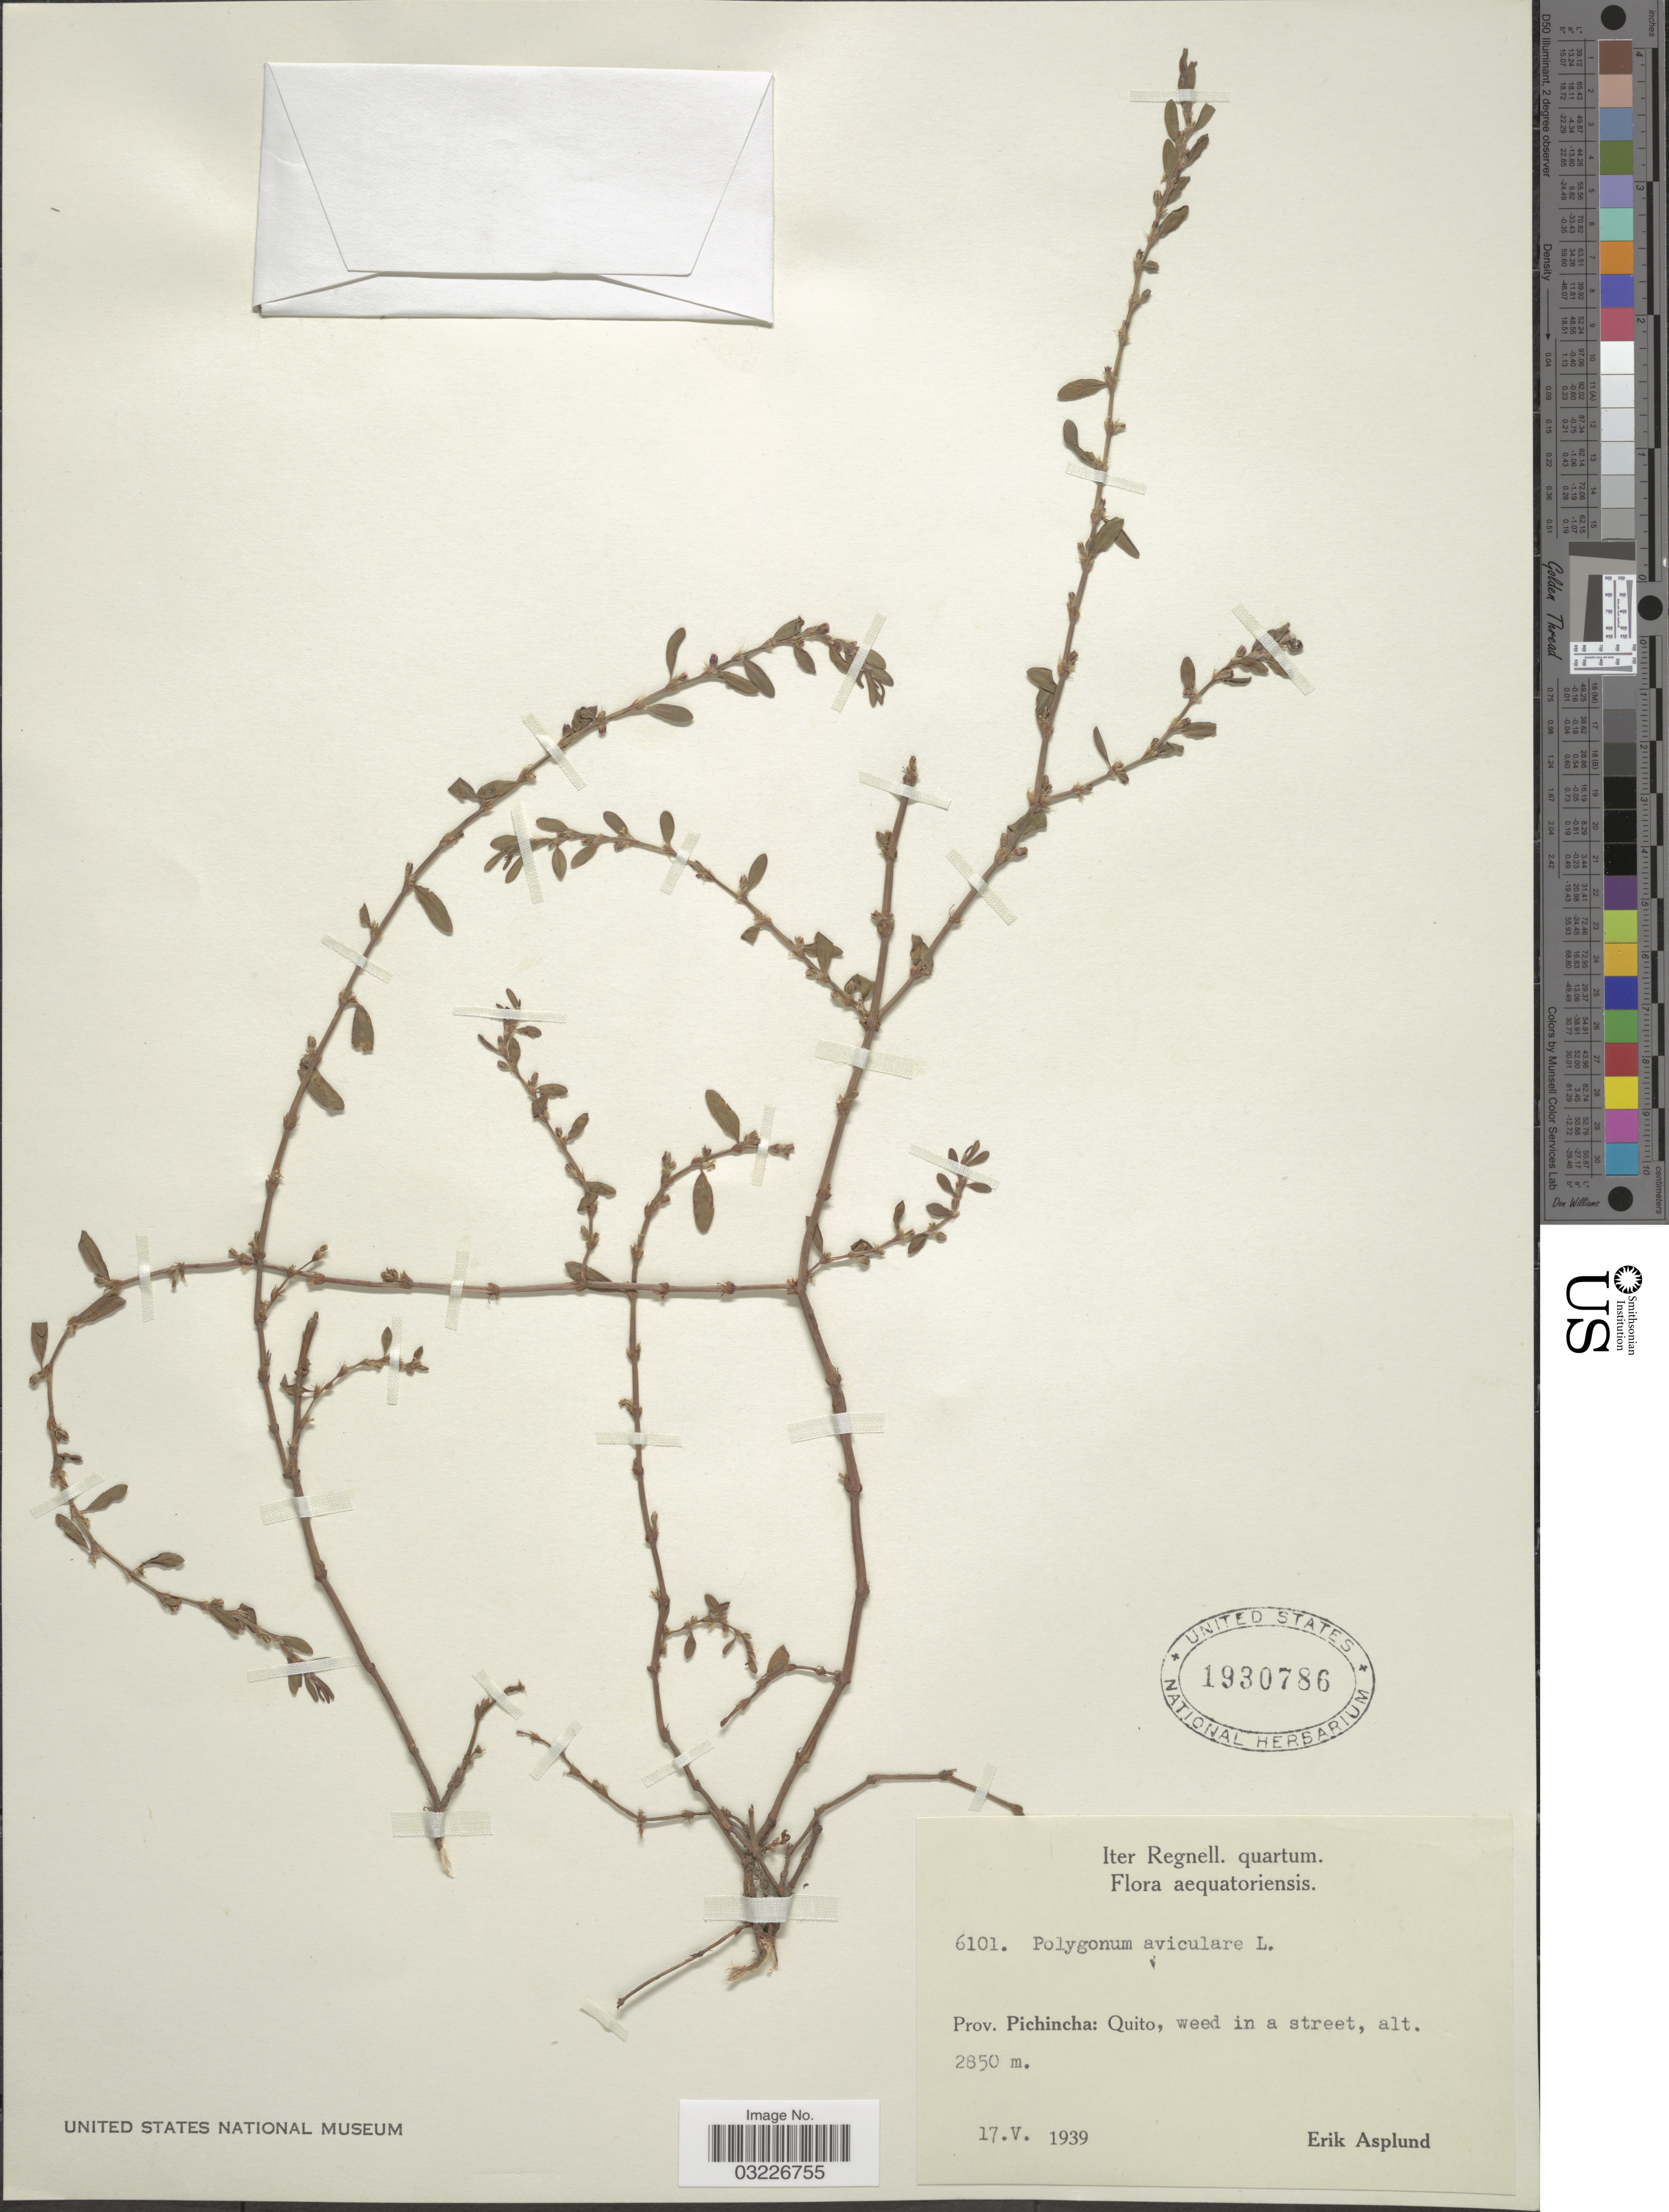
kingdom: Plantae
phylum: Tracheophyta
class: Magnoliopsida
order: Caryophyllales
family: Polygonaceae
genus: Polygonum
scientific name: Polygonum aviculare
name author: L.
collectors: E. Asplund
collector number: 6101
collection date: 1939-05-17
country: Ecuador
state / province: Pichincha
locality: Quito.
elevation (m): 2850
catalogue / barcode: US 1930786